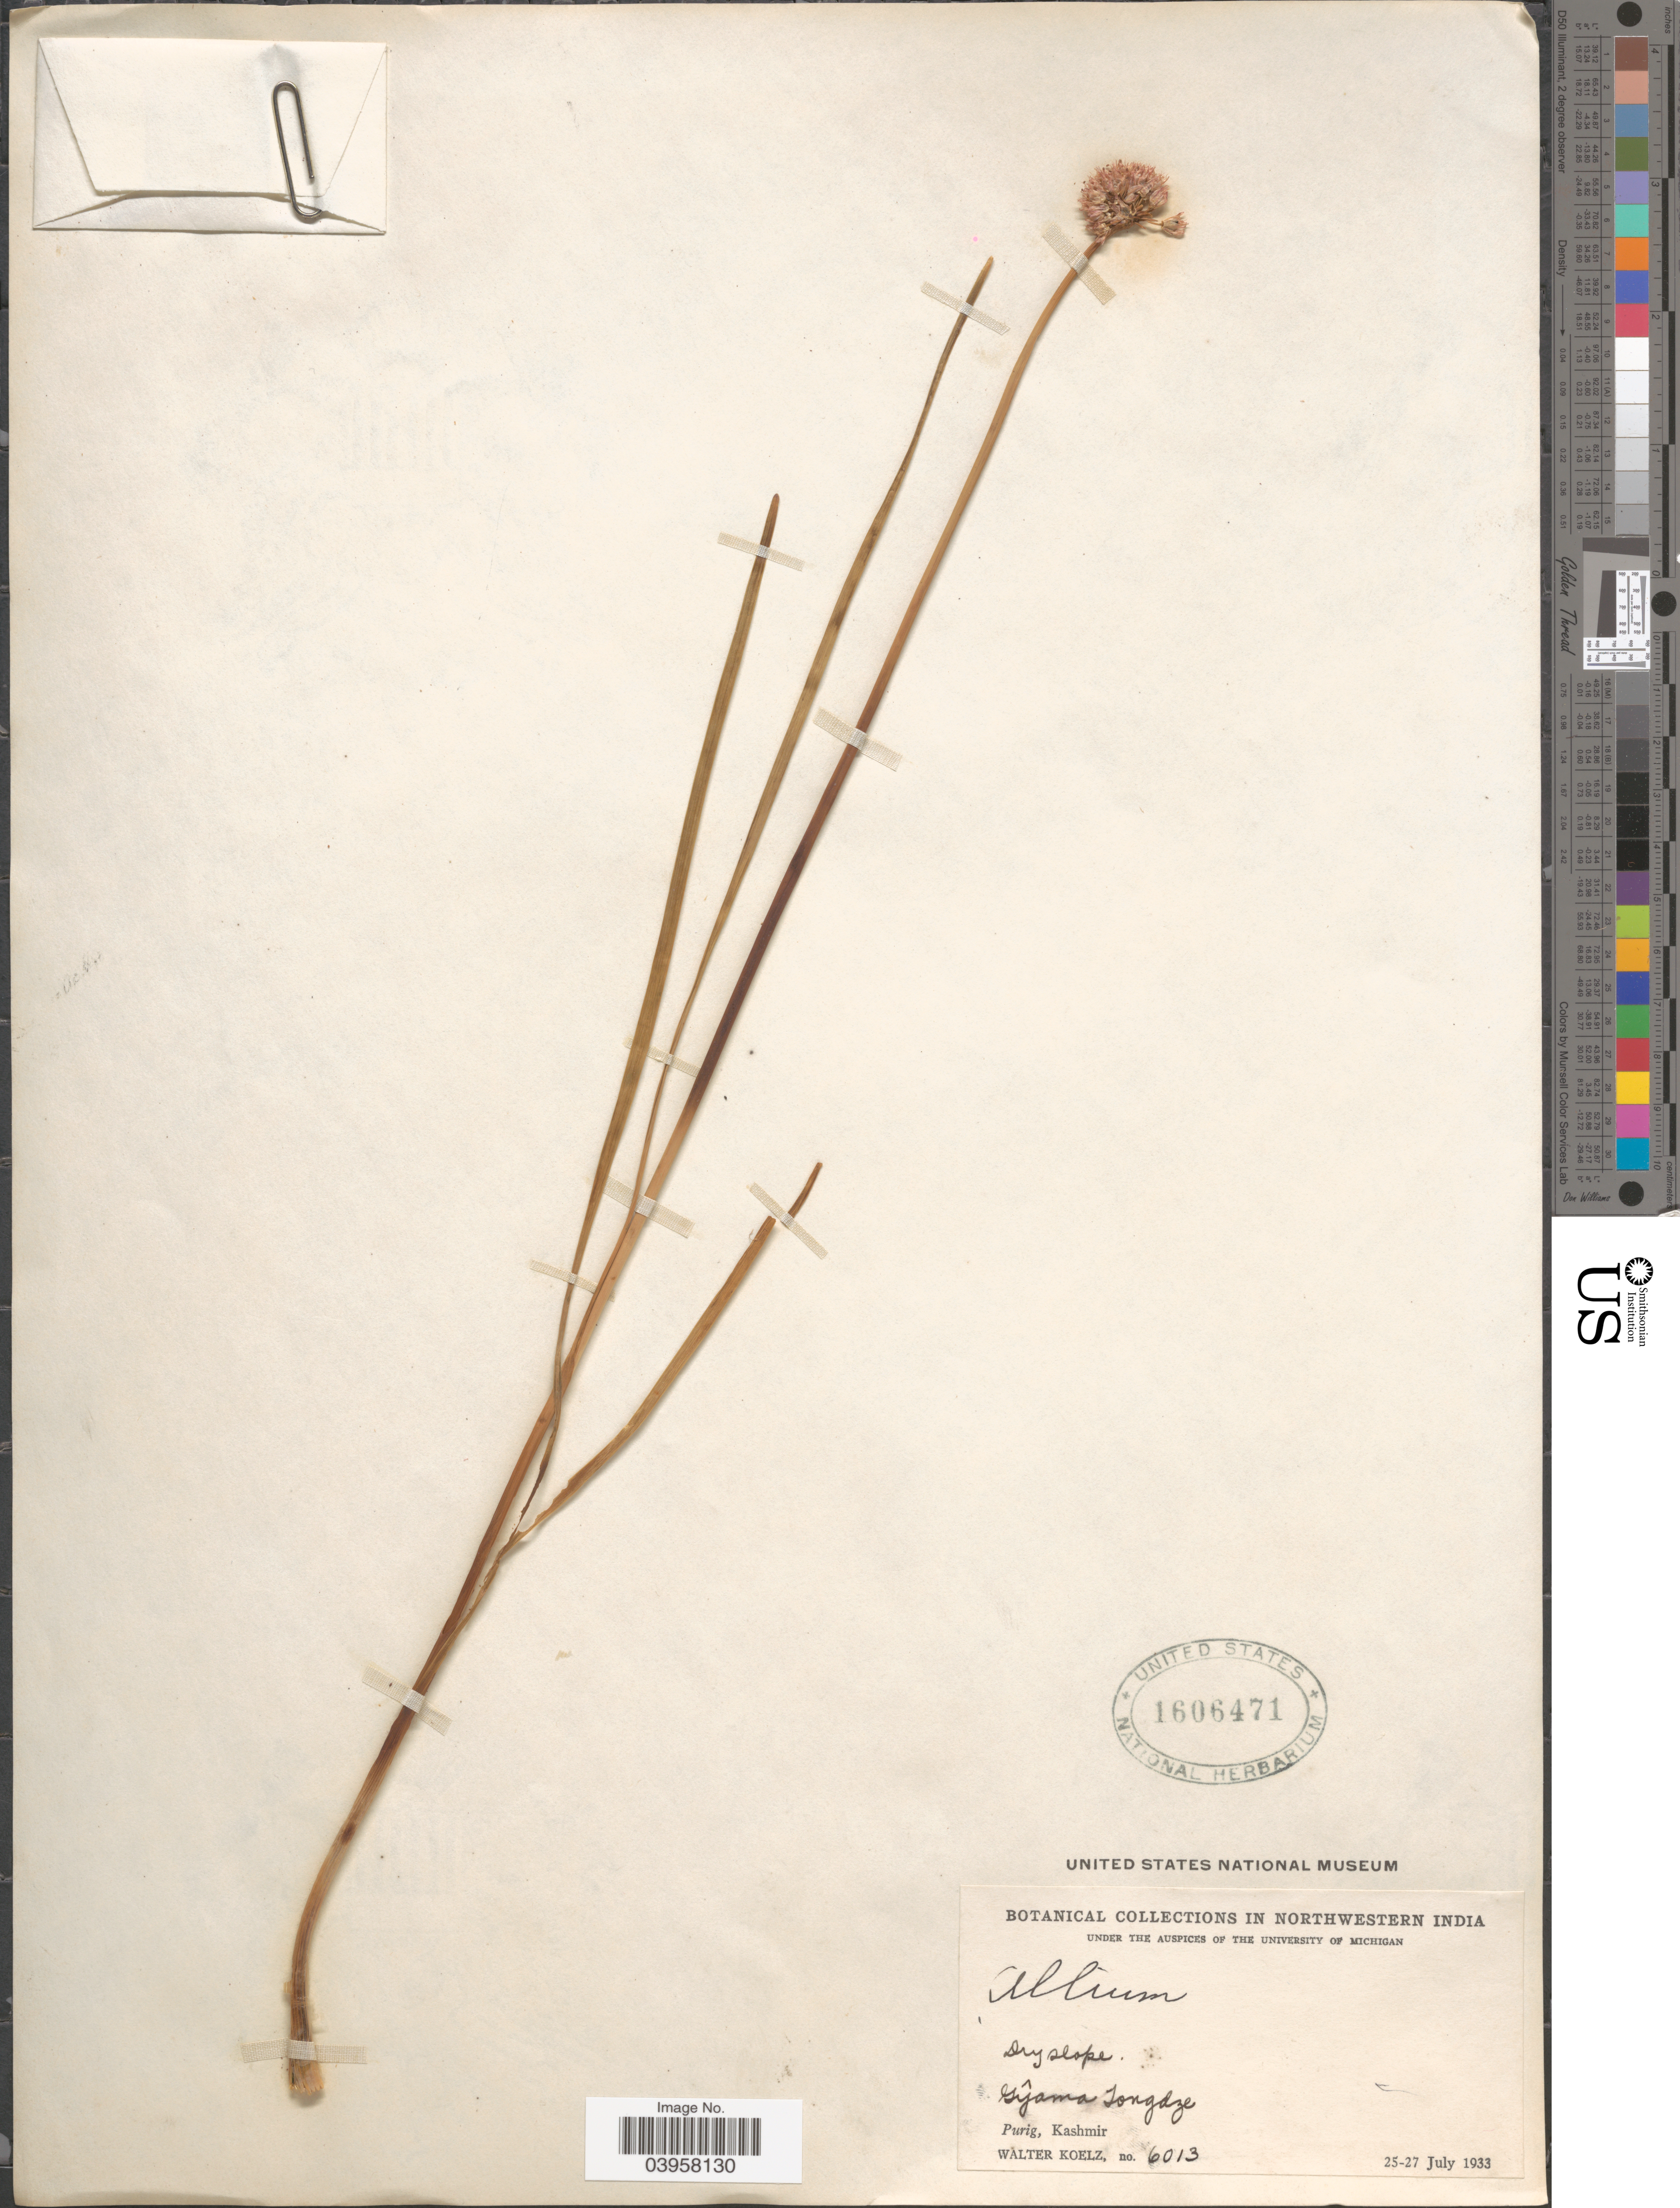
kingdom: Plantae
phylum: Tracheophyta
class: Liliopsida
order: Asparagales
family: Amaryllidaceae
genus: Allium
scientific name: Allium sp.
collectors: W. N. Koelz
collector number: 6013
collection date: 1933-07-25/1933-07-27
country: India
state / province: Jammu and Kashmir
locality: In Northwestern India. Gŷama Tongdze. Purig, Kashmir.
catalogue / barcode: US 1606471